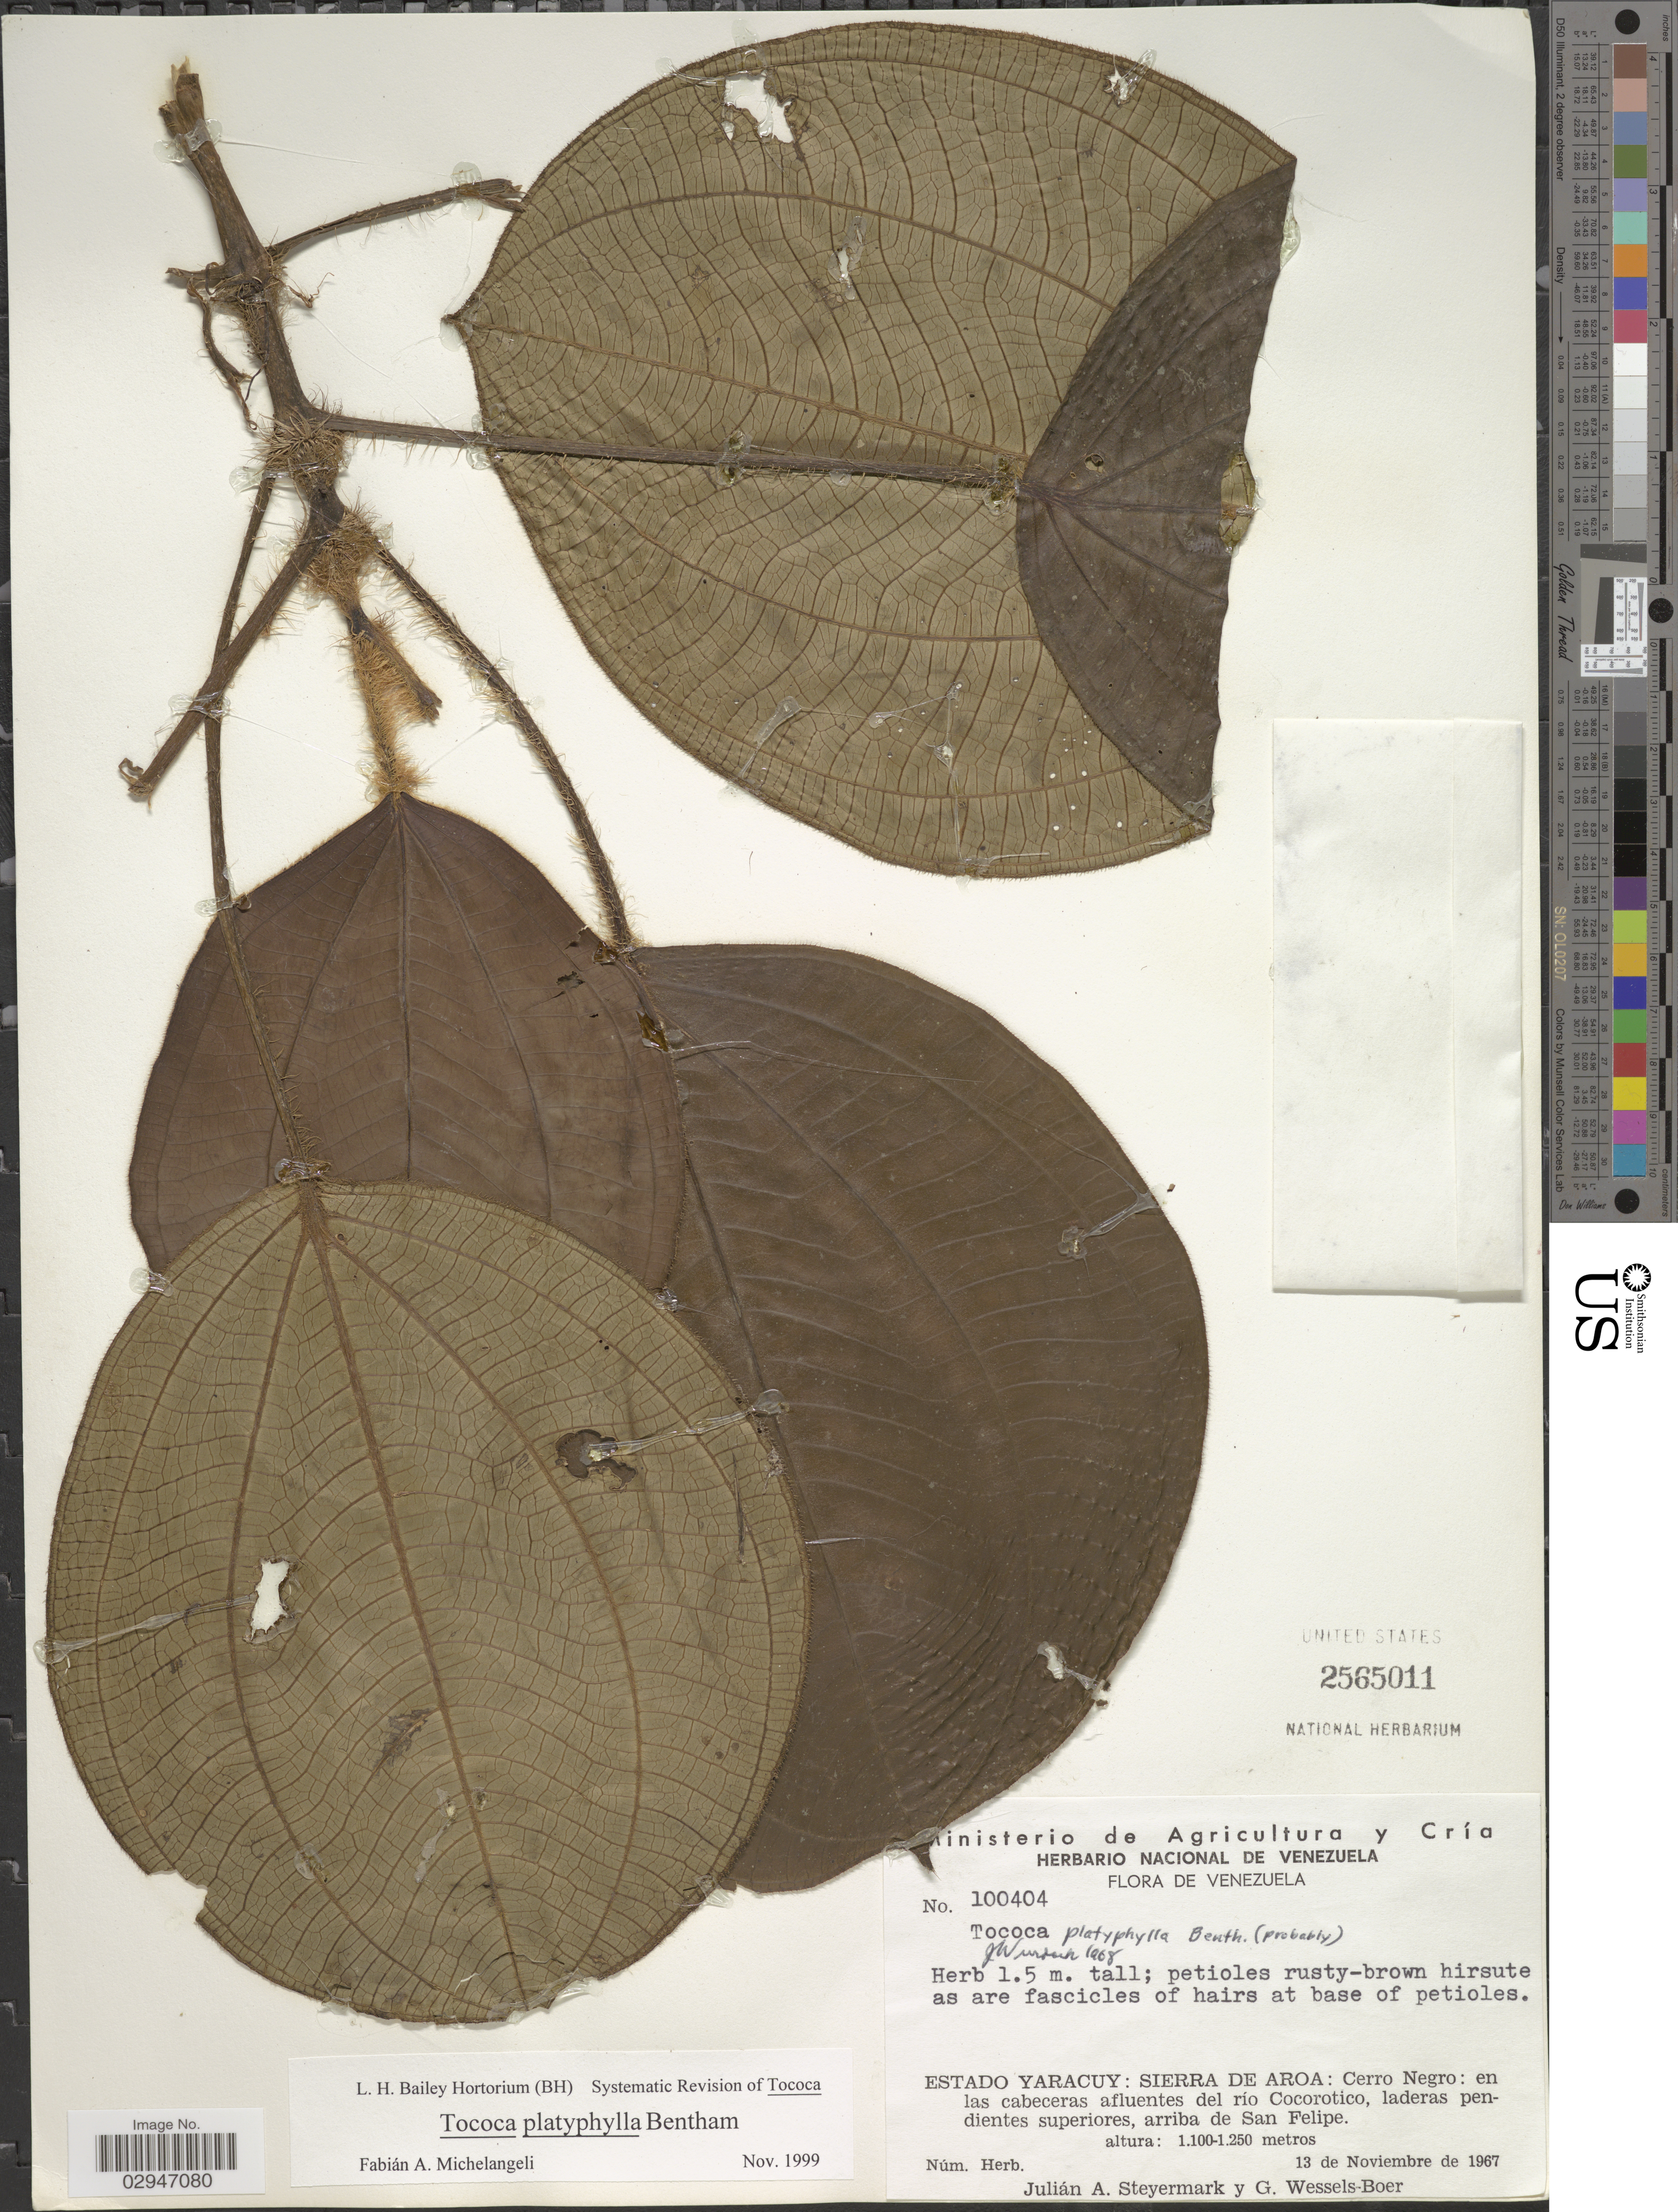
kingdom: Plantae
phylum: Tracheophyta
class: Magnoliopsida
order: Myrtales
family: Melastomataceae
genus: Tococa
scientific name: Tococa platyphylla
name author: Benth.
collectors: J. Steyermark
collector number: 100404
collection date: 1967-11-13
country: Venezuela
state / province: Yaracuy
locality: Sierra de Aroa: Cerro Negro: en las cabeceras afluentes del río Cocorotico, laderas pendientes superiores, arriba de San Felipe.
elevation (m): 1100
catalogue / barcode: US 2565011